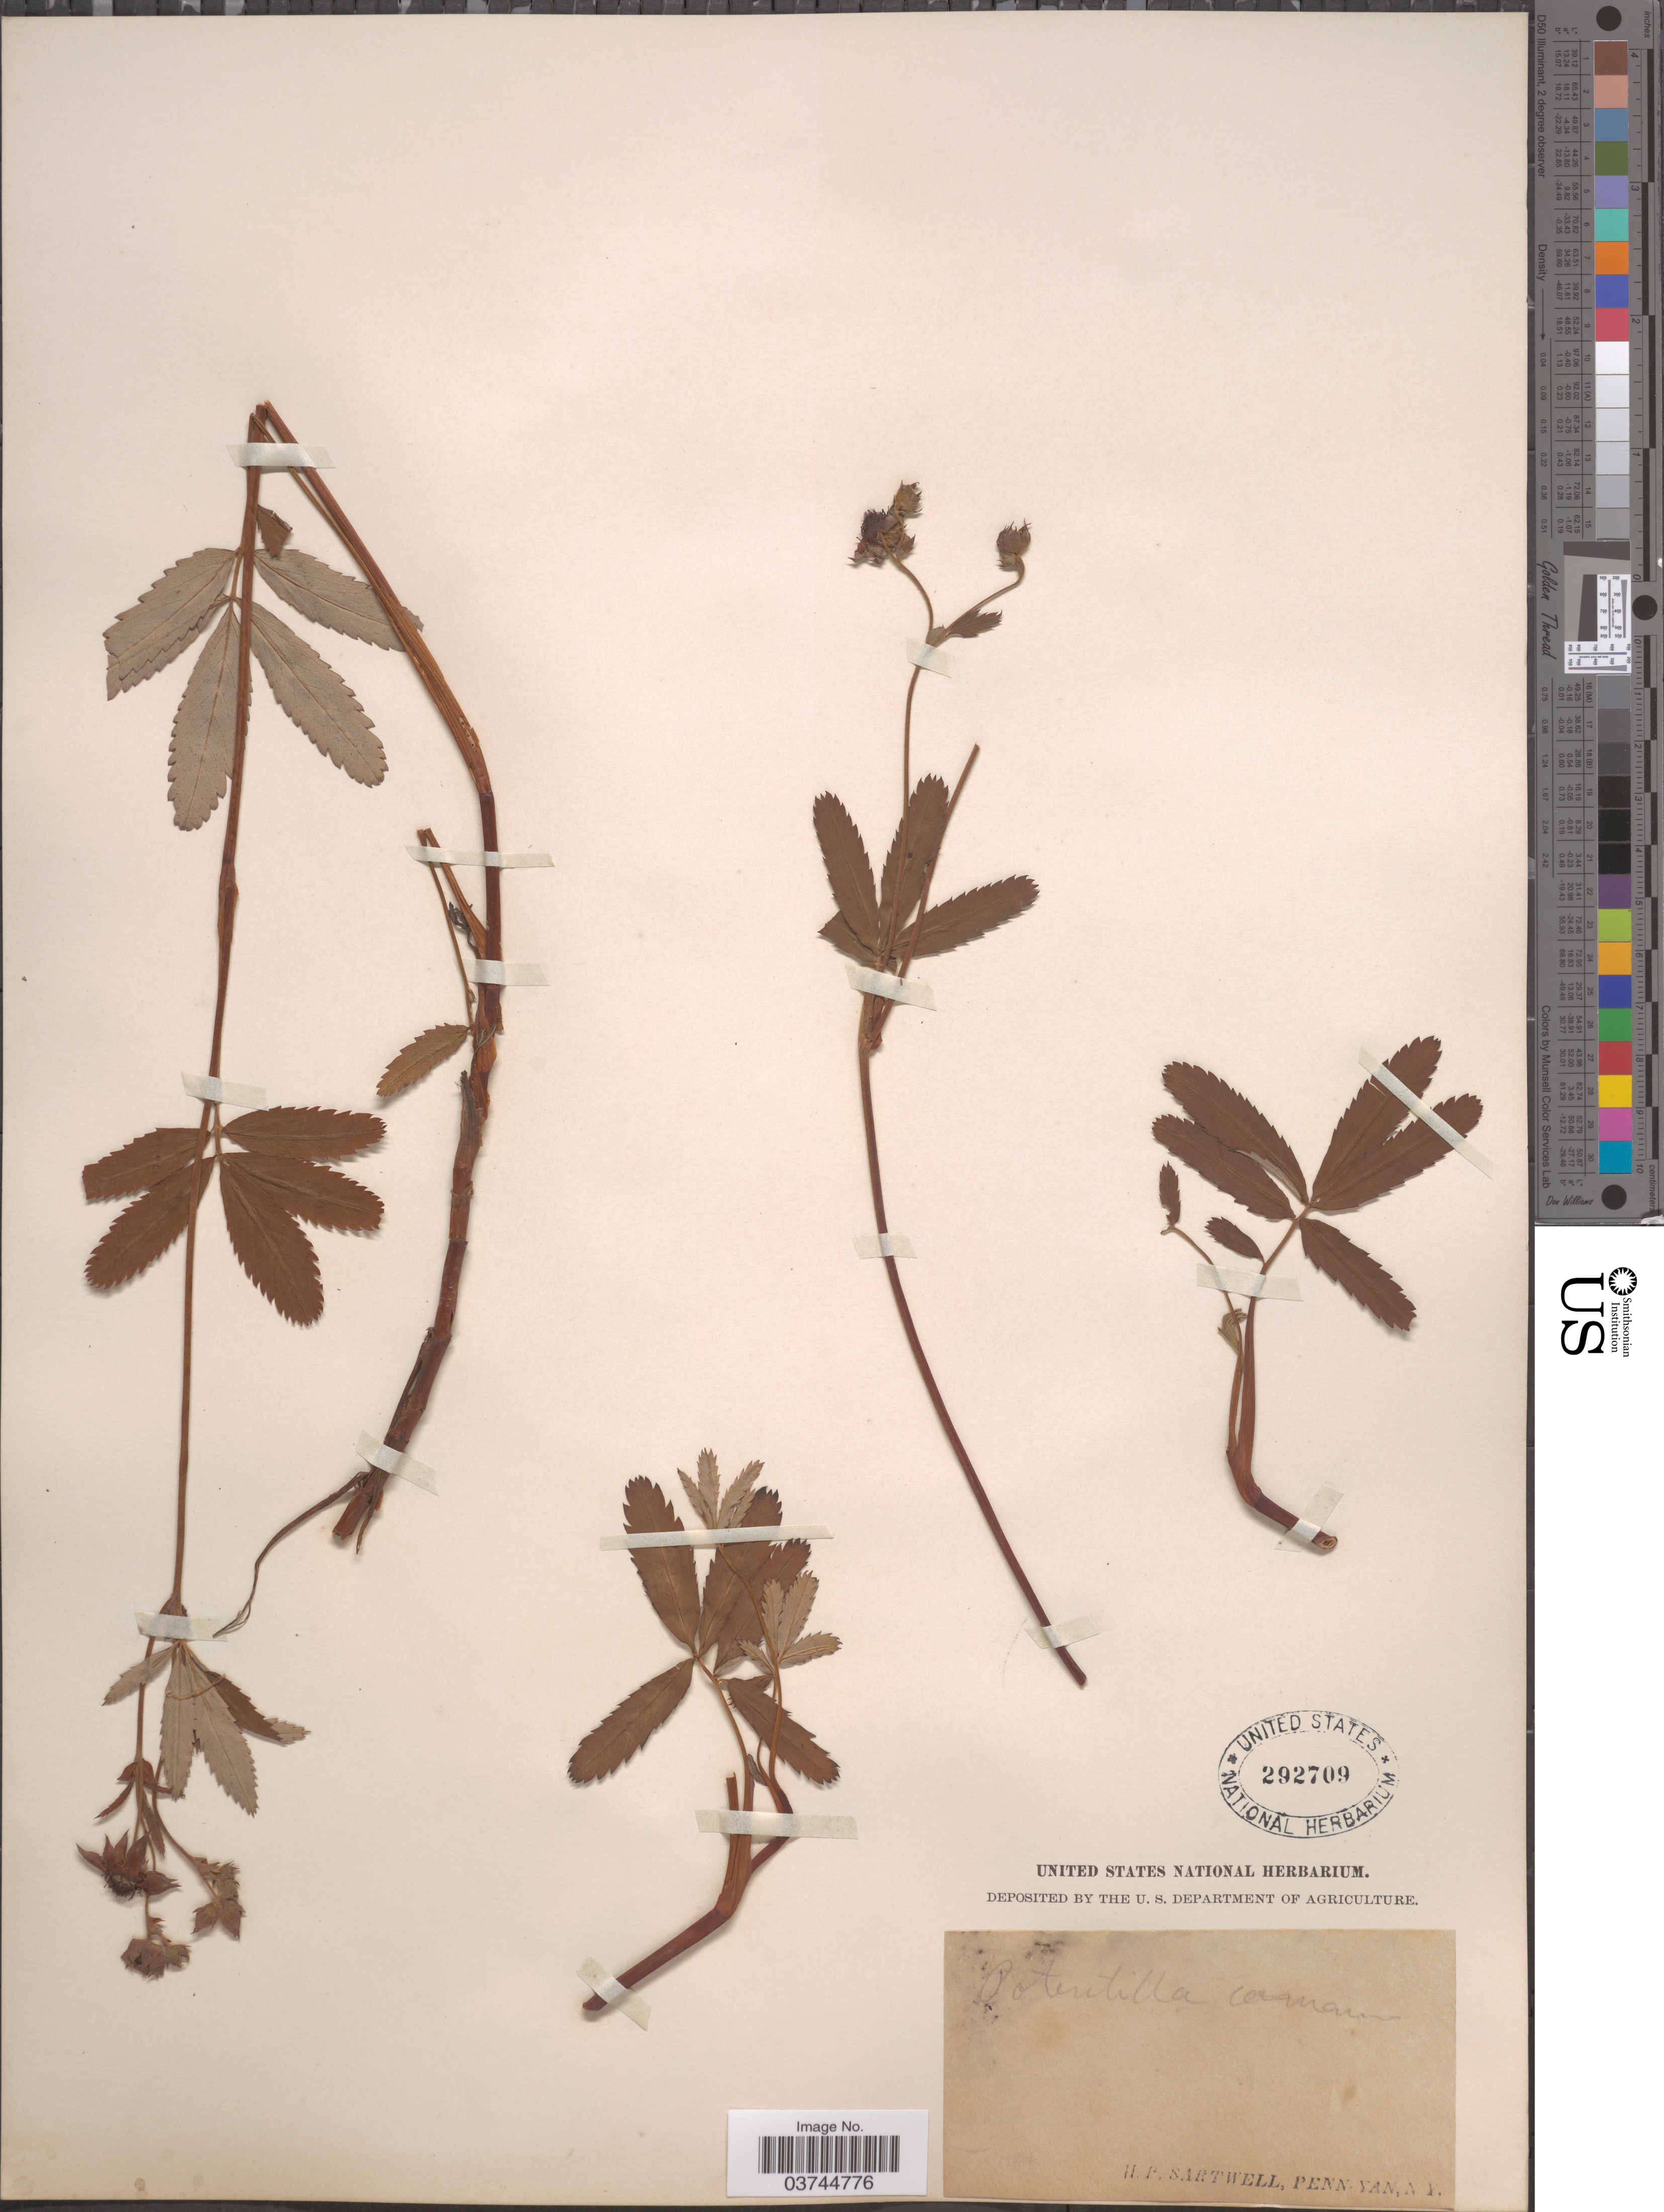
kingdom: Plantae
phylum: Tracheophyta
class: Magnoliopsida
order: Rosales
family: Rosaceae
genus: Comarum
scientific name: Comarum palustre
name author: L.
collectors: H. P. Sartwell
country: United States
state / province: New York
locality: Penn Yan [unsure placement]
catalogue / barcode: US 292709